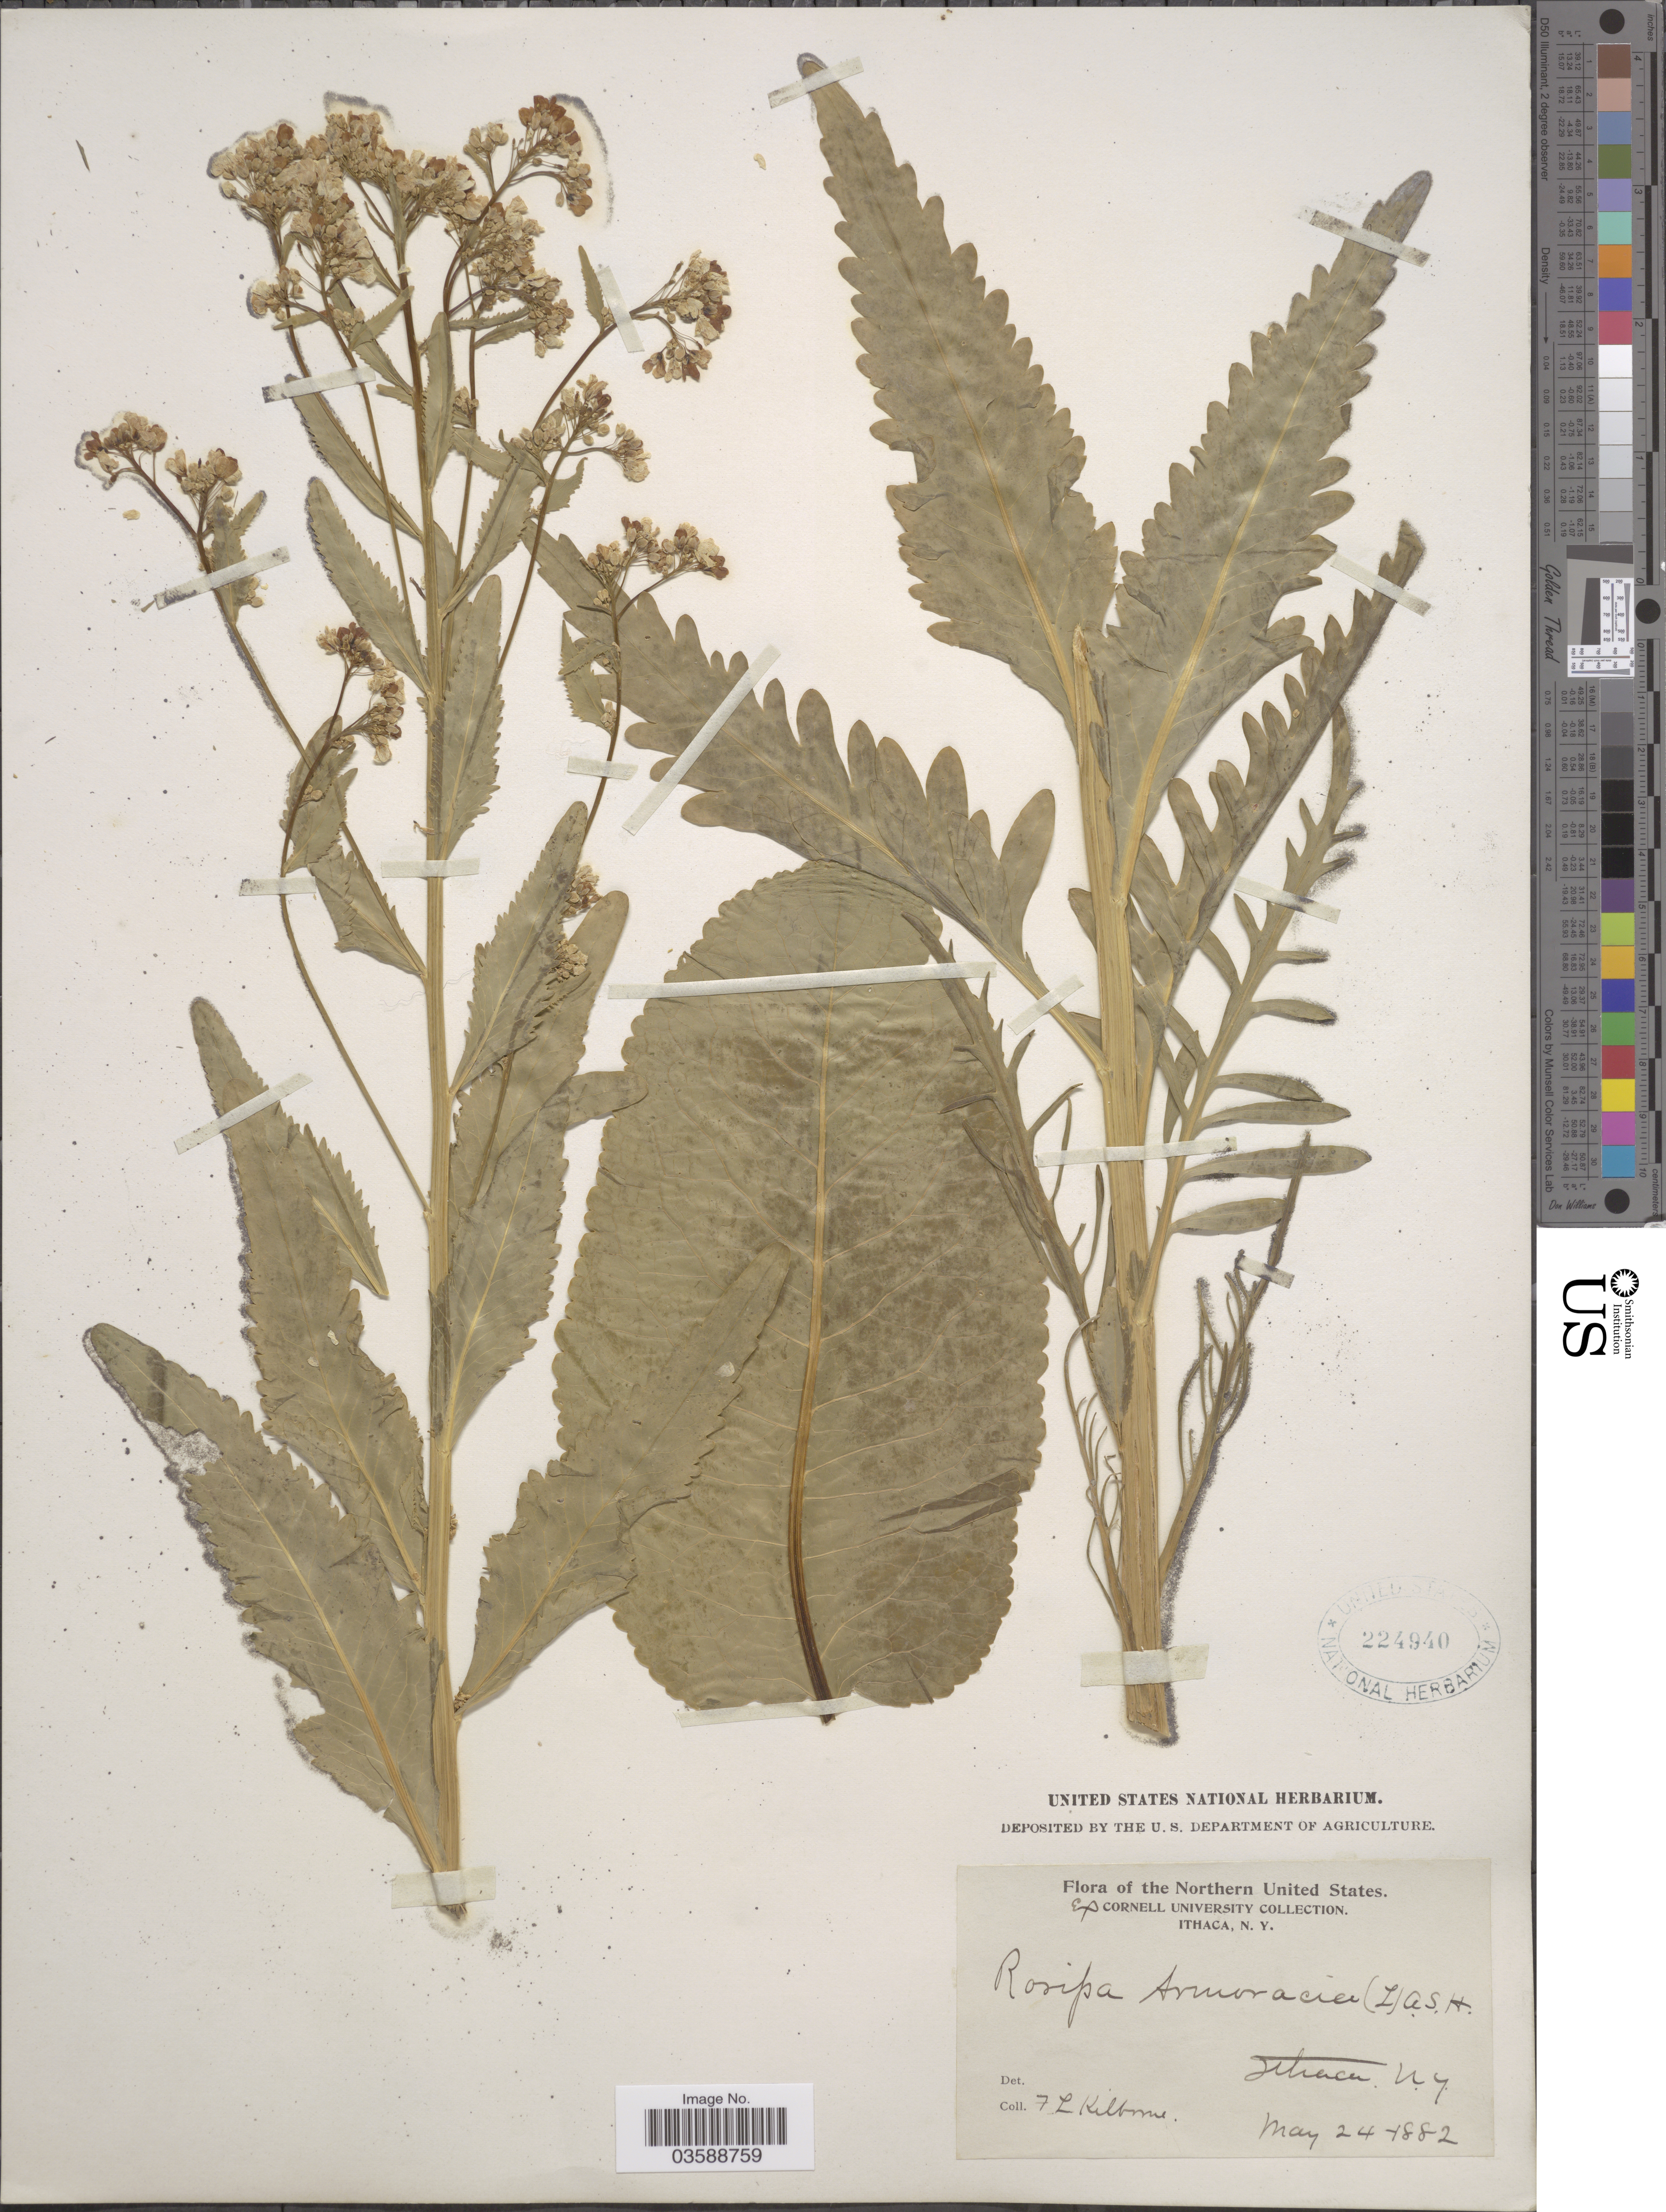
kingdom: Plantae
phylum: Tracheophyta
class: Magnoliopsida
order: Brassicales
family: Brassicaceae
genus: Armoracia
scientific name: Armoracia rusticana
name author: G. Gaertn. et al.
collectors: F. L. Kilborne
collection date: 1882-05-24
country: United States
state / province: New York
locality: Northern United States. Ithaca.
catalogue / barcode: US 224940